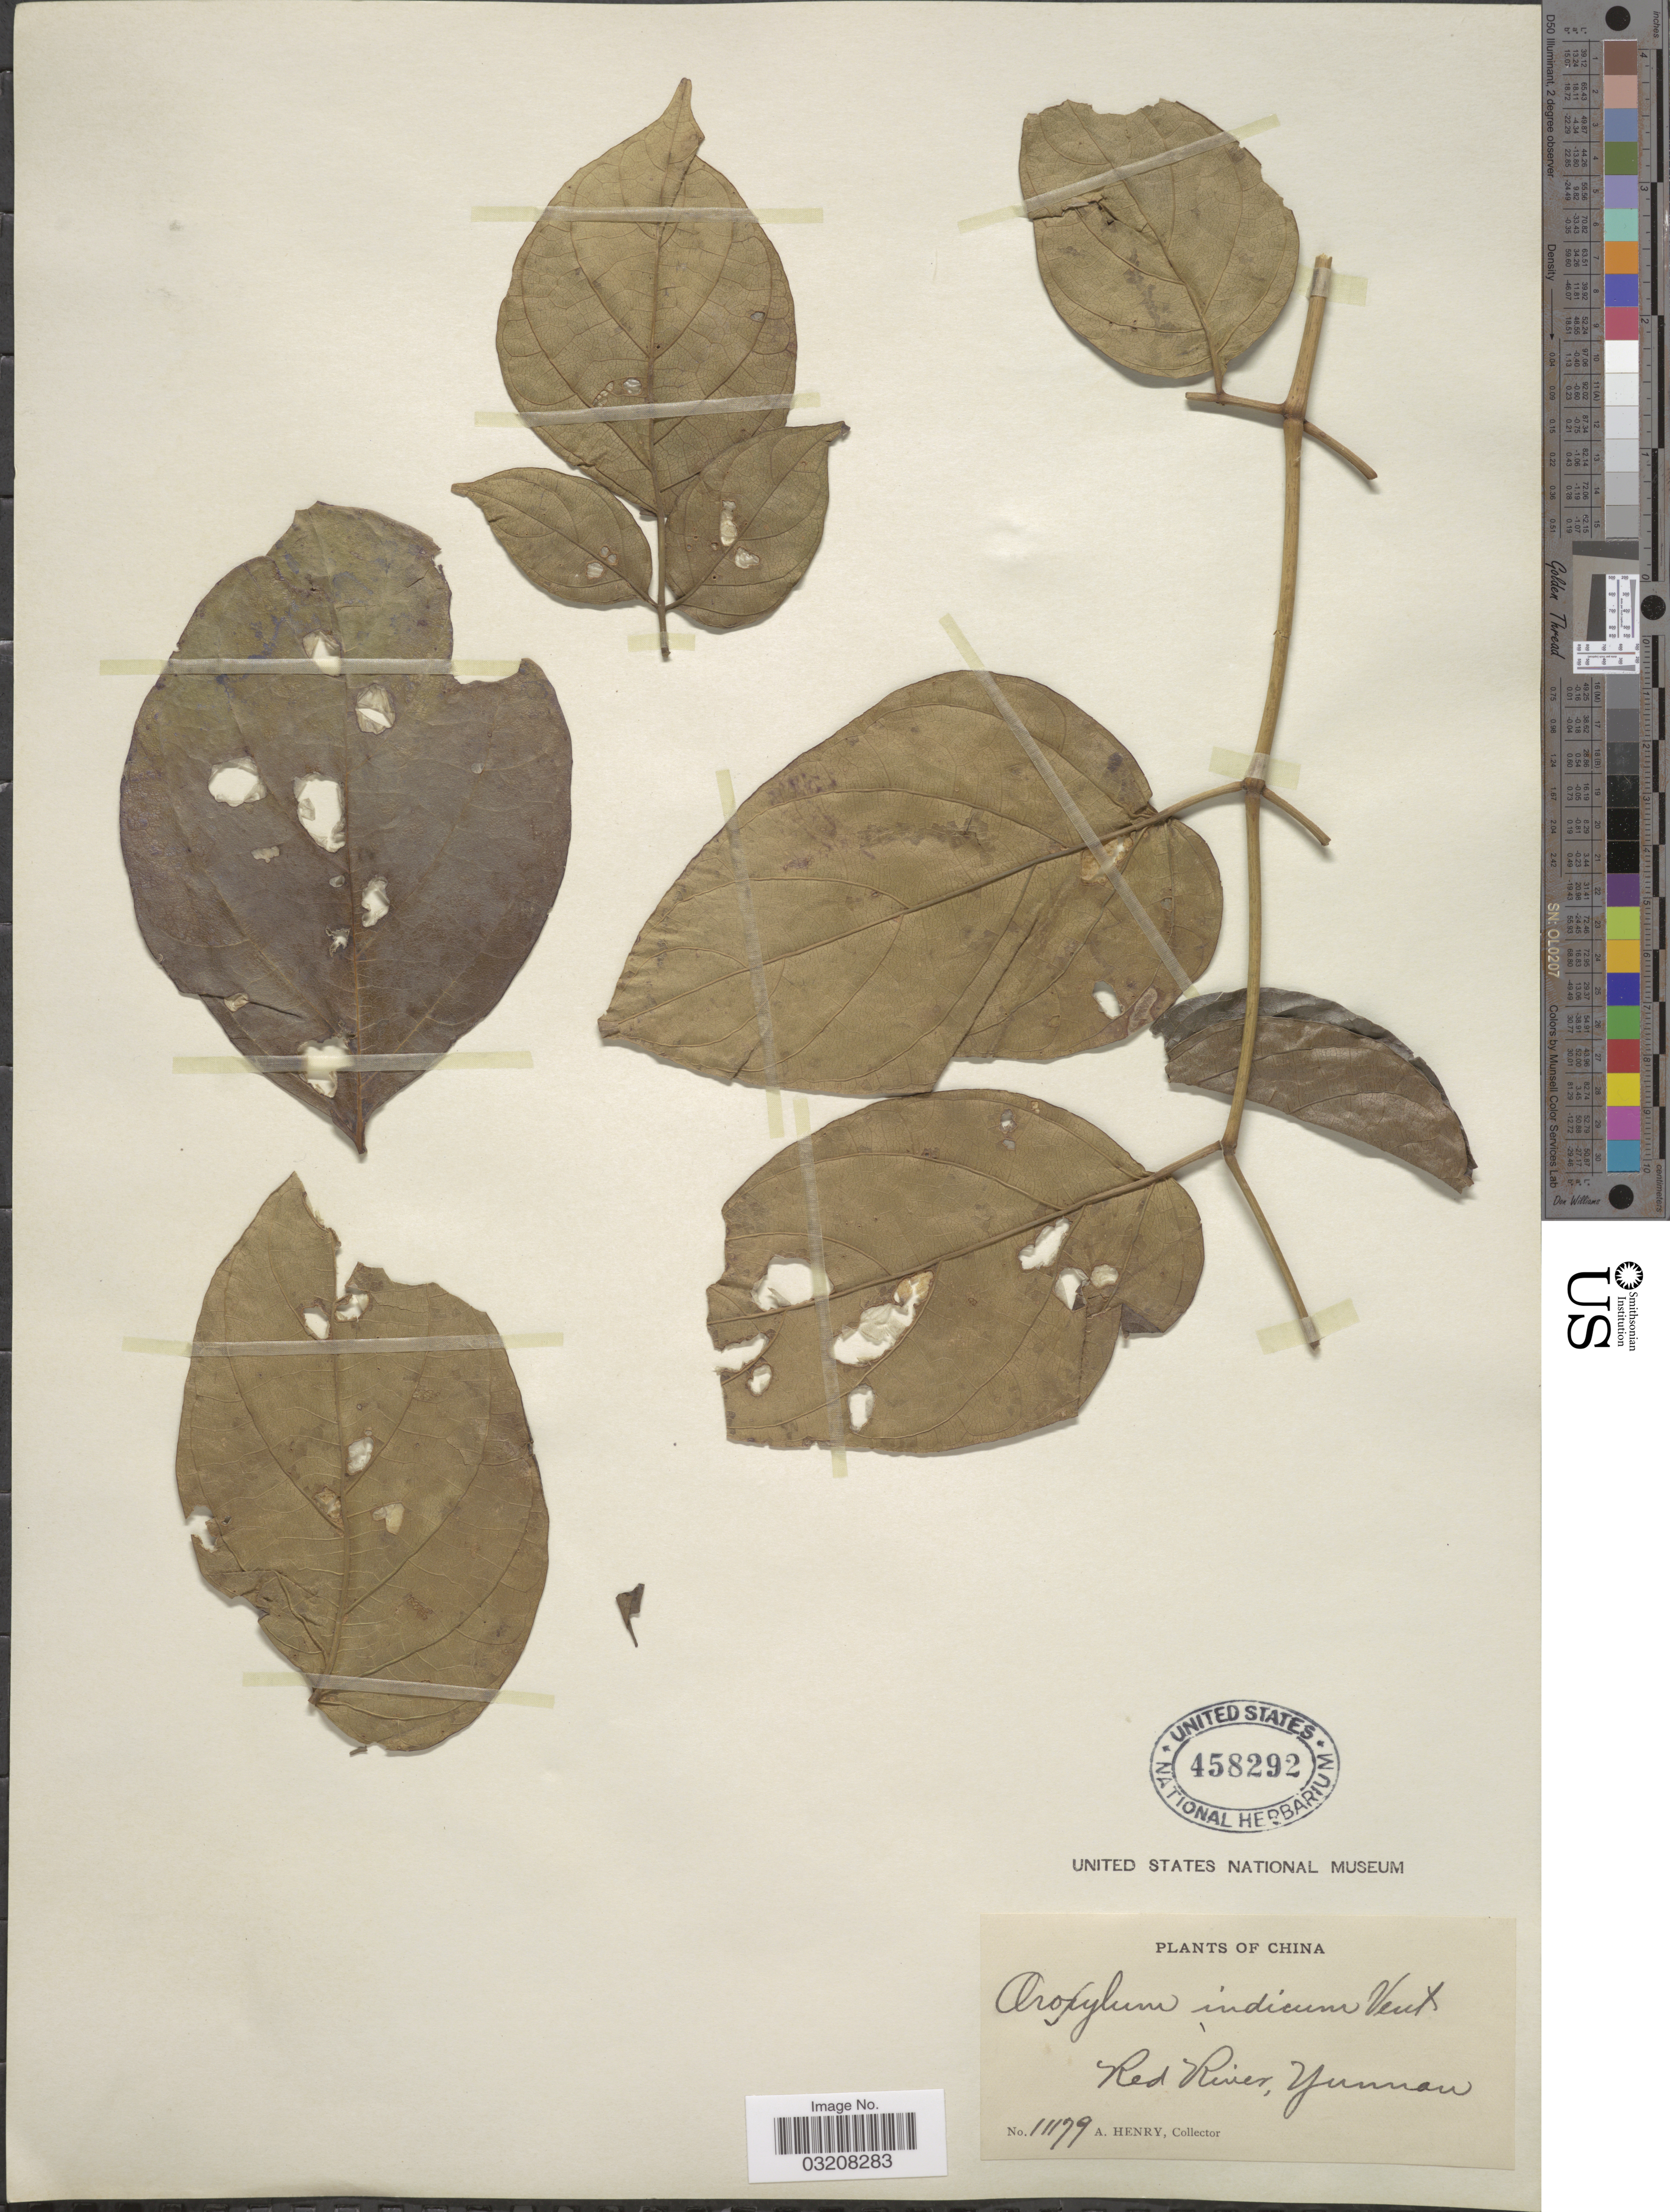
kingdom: Plantae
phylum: Tracheophyta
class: Magnoliopsida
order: Lamiales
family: Bignoniaceae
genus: Oroxylum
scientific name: Oroxylum indicum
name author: (L.) Kurz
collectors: A. Henry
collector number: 11179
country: China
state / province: Yunnan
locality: Red River.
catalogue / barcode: US 458292